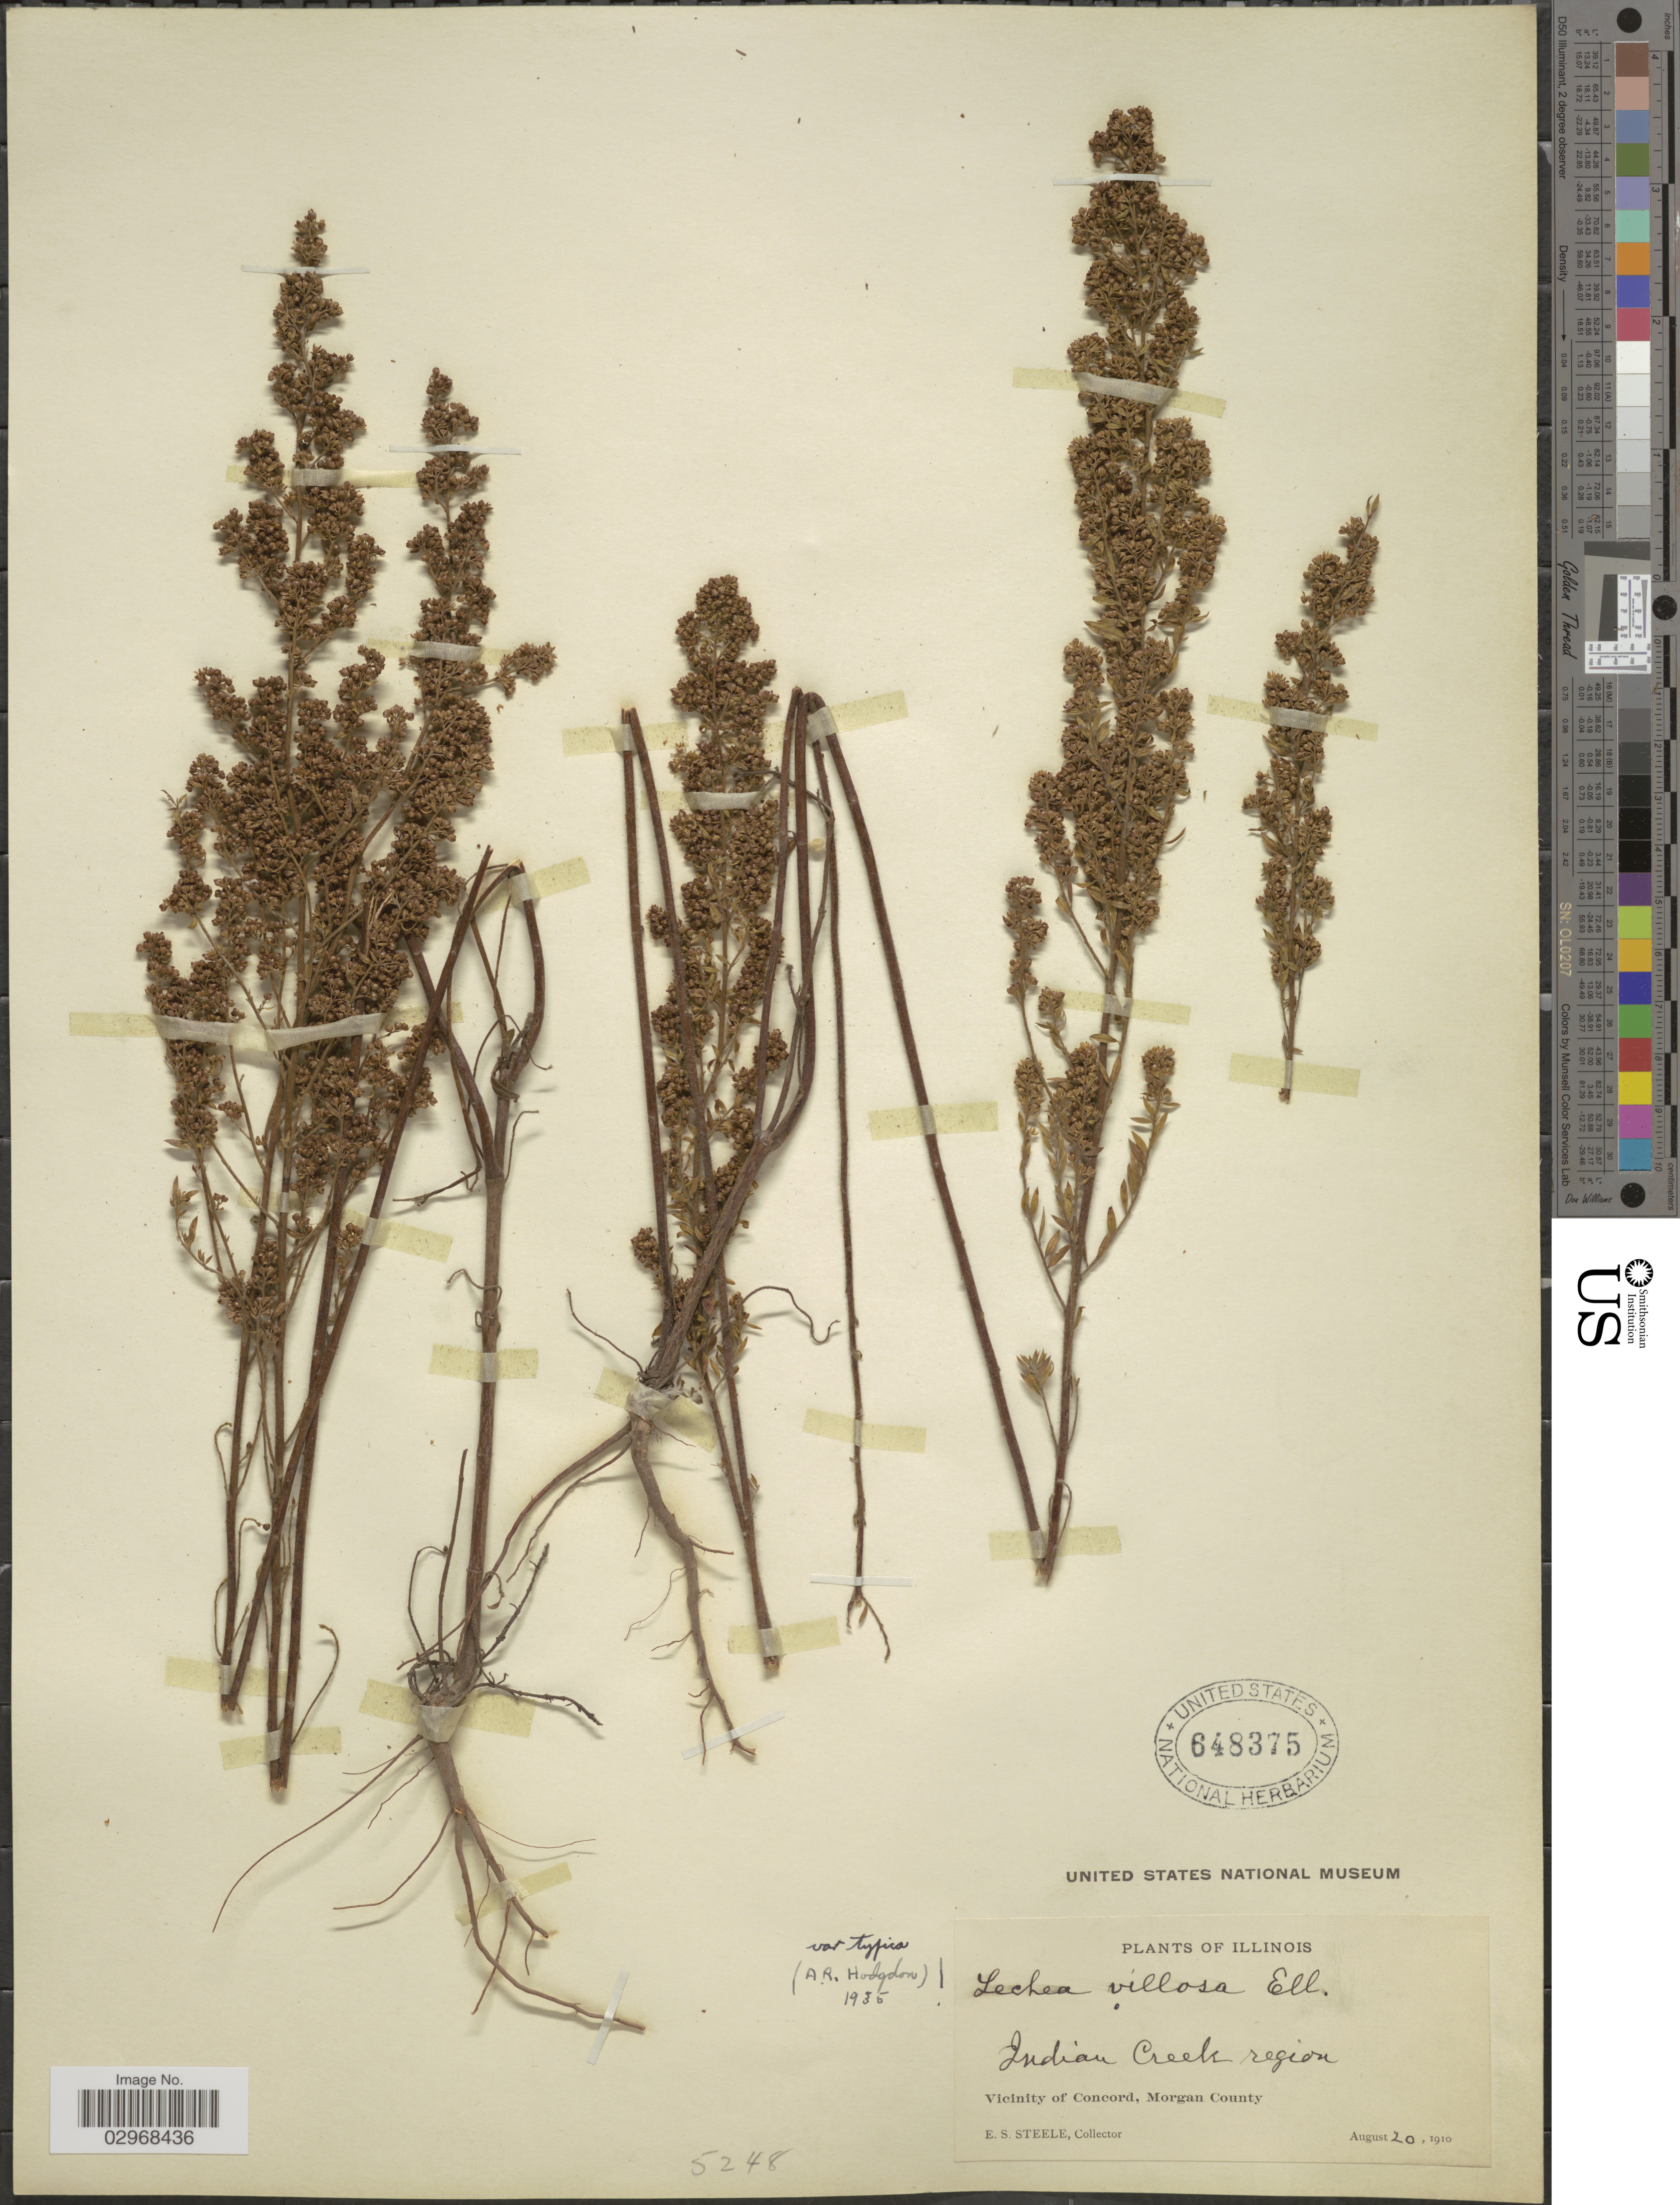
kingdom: Plantae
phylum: Tracheophyta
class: Magnoliopsida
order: Malvales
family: Cistaceae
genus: Lechea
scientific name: Lechea villosa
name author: Elliott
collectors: E. Steele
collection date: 1910-08-20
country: United States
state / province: Illinois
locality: Indian Creek region, Vicinity of Concord, Morgan County.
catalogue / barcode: US 648375